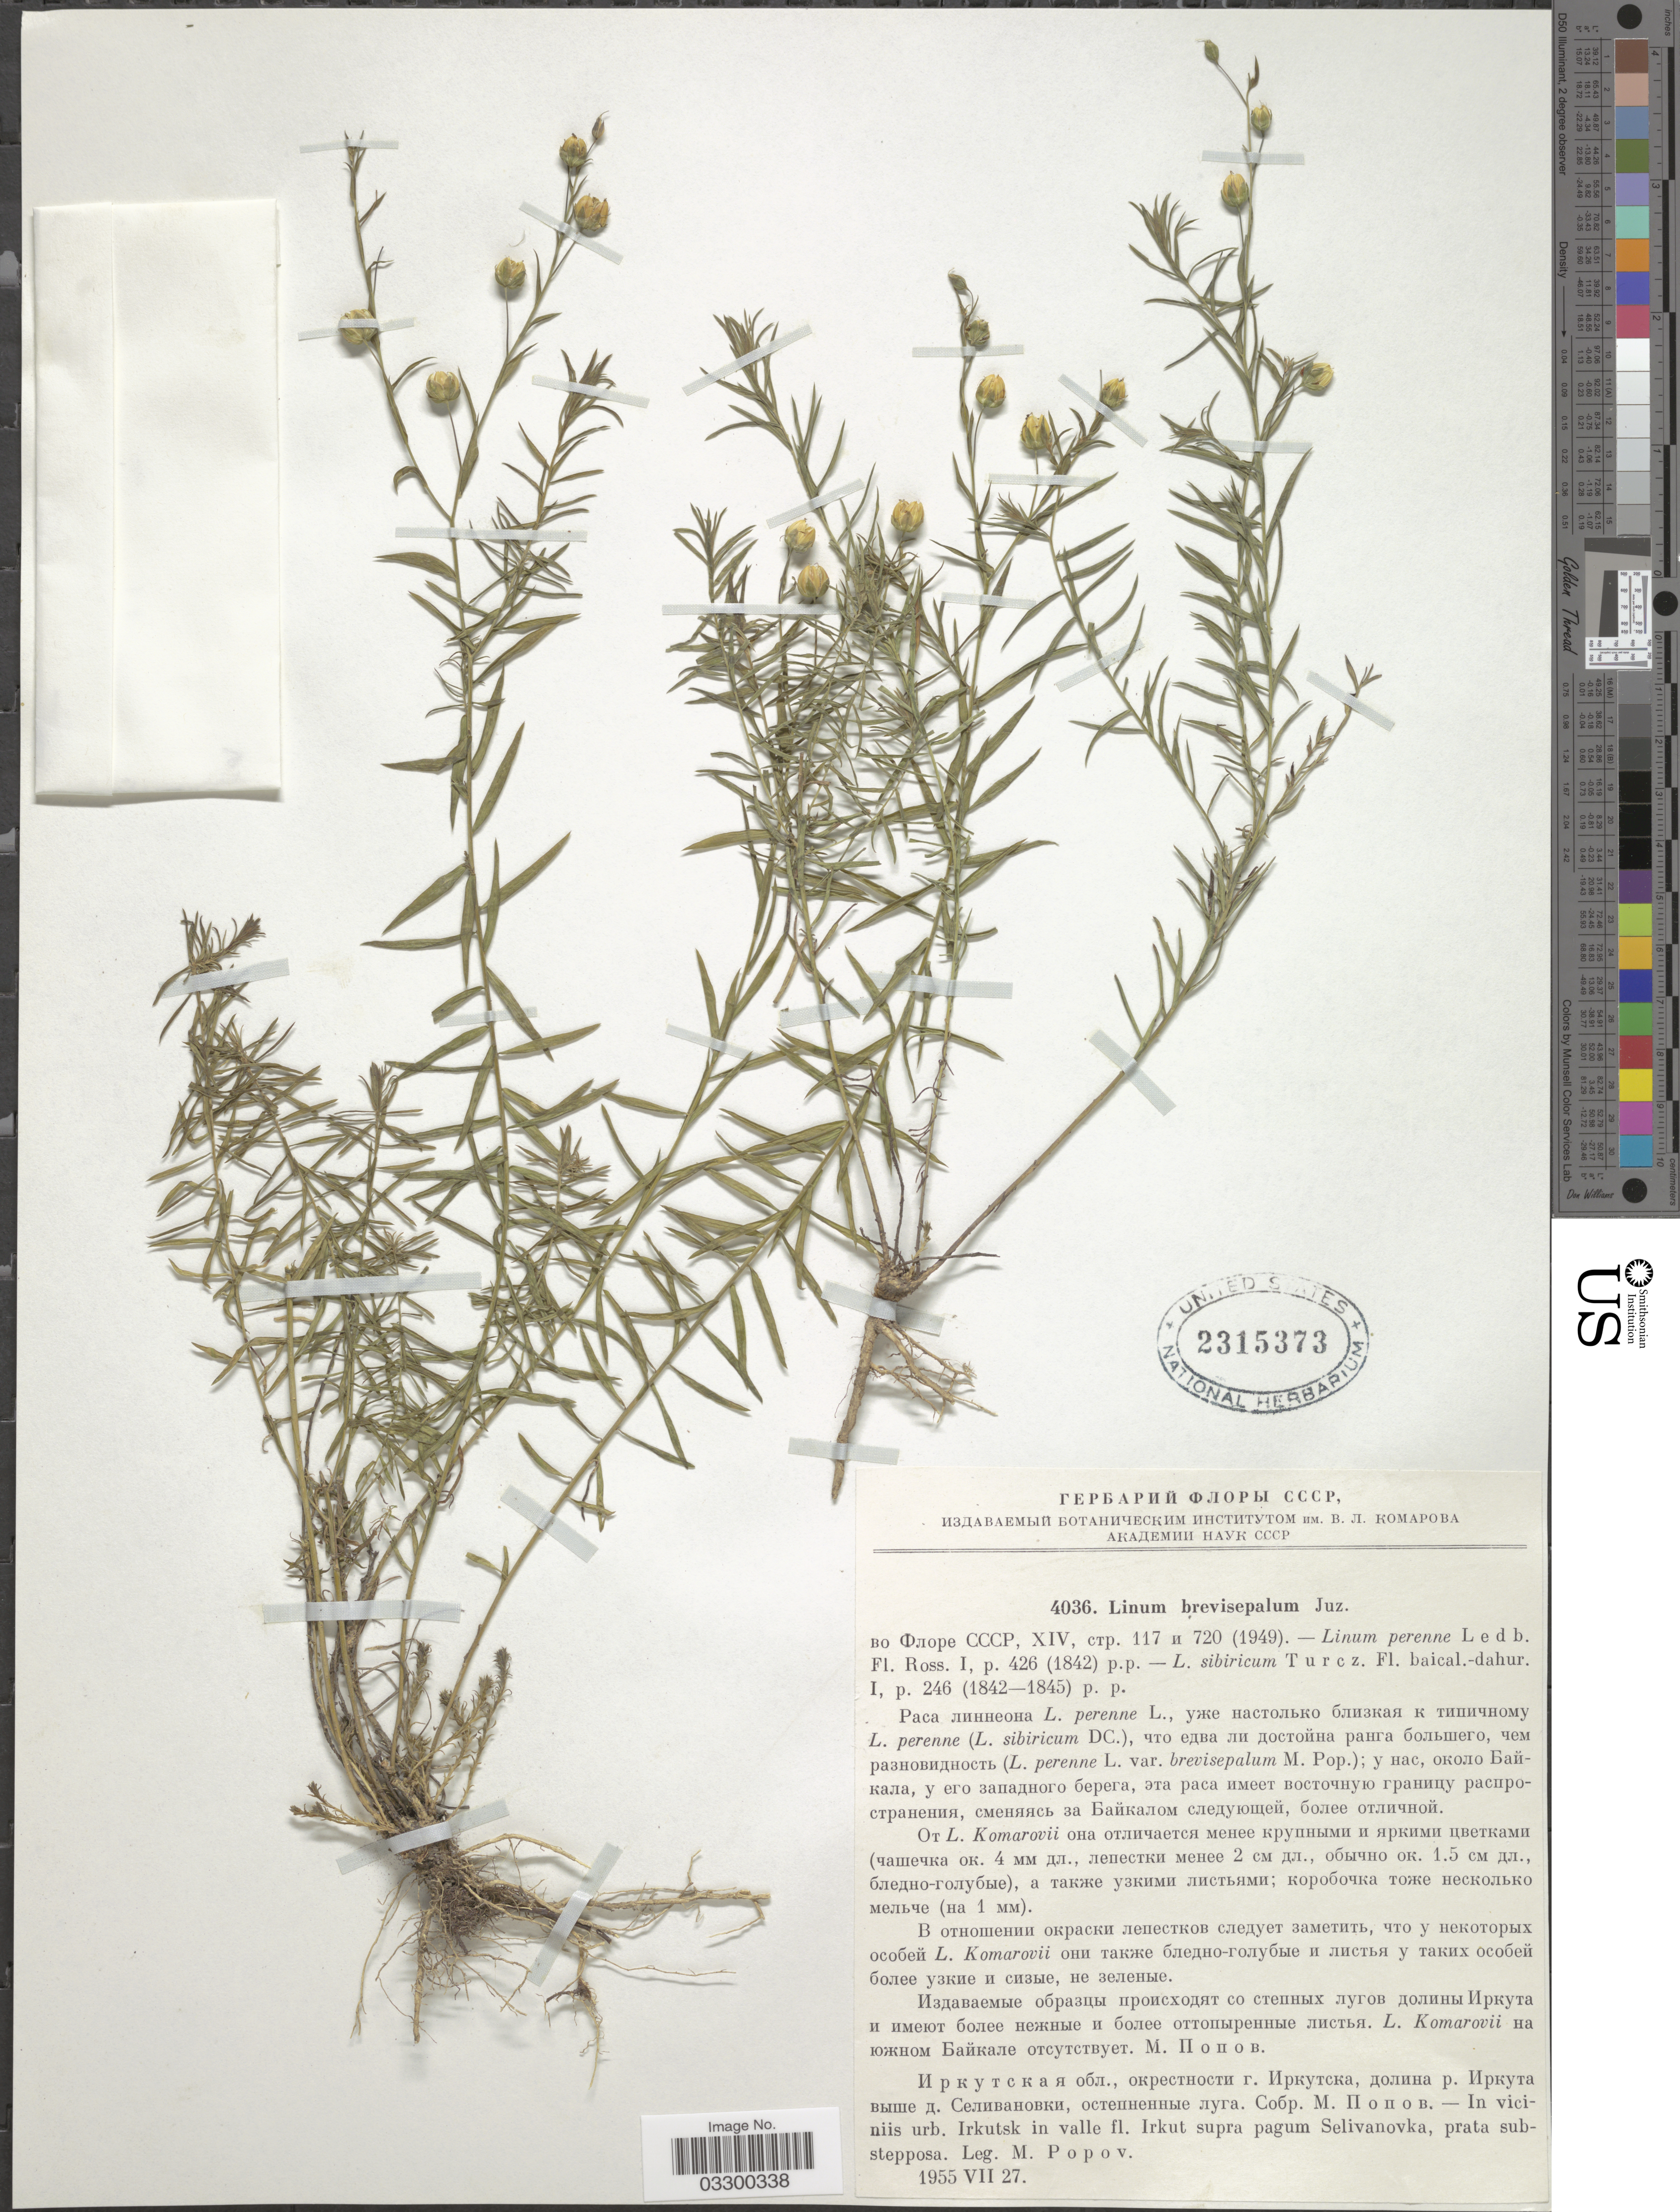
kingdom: Plantae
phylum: Tracheophyta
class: Magnoliopsida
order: Malpighiales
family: Linaceae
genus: Linum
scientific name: Linum brevisepalum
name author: Juz.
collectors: M. Popov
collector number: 4036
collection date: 1955-07-27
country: Russian Federation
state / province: Irkutsk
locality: In viciniis urb. Irkutsk in valle fl. Irkut supra pagum Selivanovka, prata substepposa.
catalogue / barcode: US 2315373